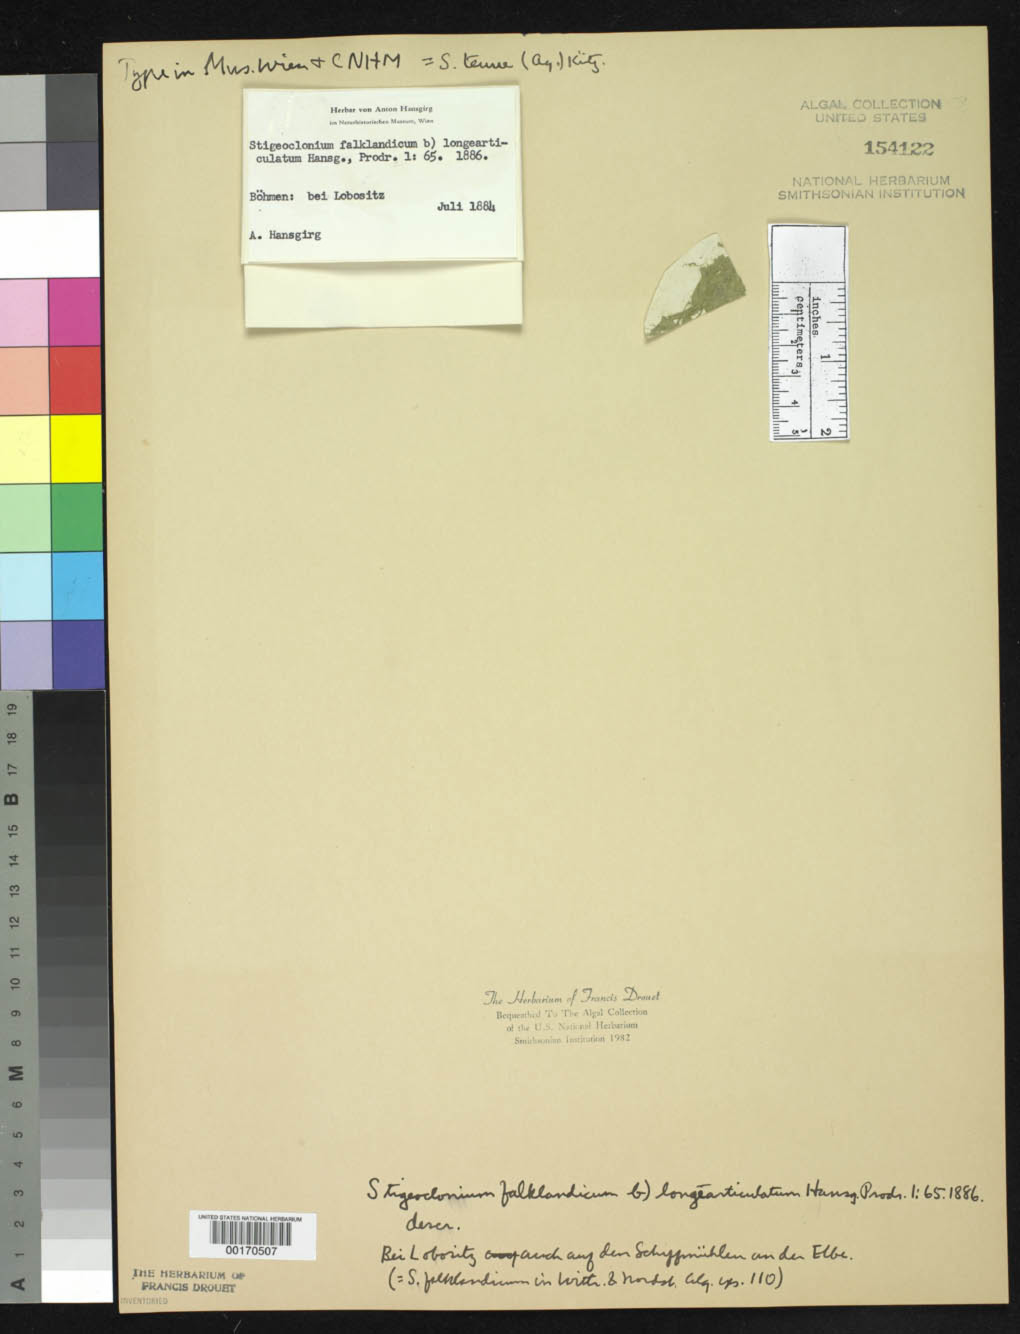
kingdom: Plantae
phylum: Chlorophyta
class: Chlorophyceae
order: Chaetophorales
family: Chaetophoraceae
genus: Stigeoclonium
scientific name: Stigeoclonium falklandicum var. longearticulatum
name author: Hansg.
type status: Isotype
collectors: A. Hansgirg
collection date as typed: Jul 1884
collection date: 1884-07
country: Czechia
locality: Lovosice (Lobositz). [Bohemia (Bohmen)]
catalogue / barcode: US 154122